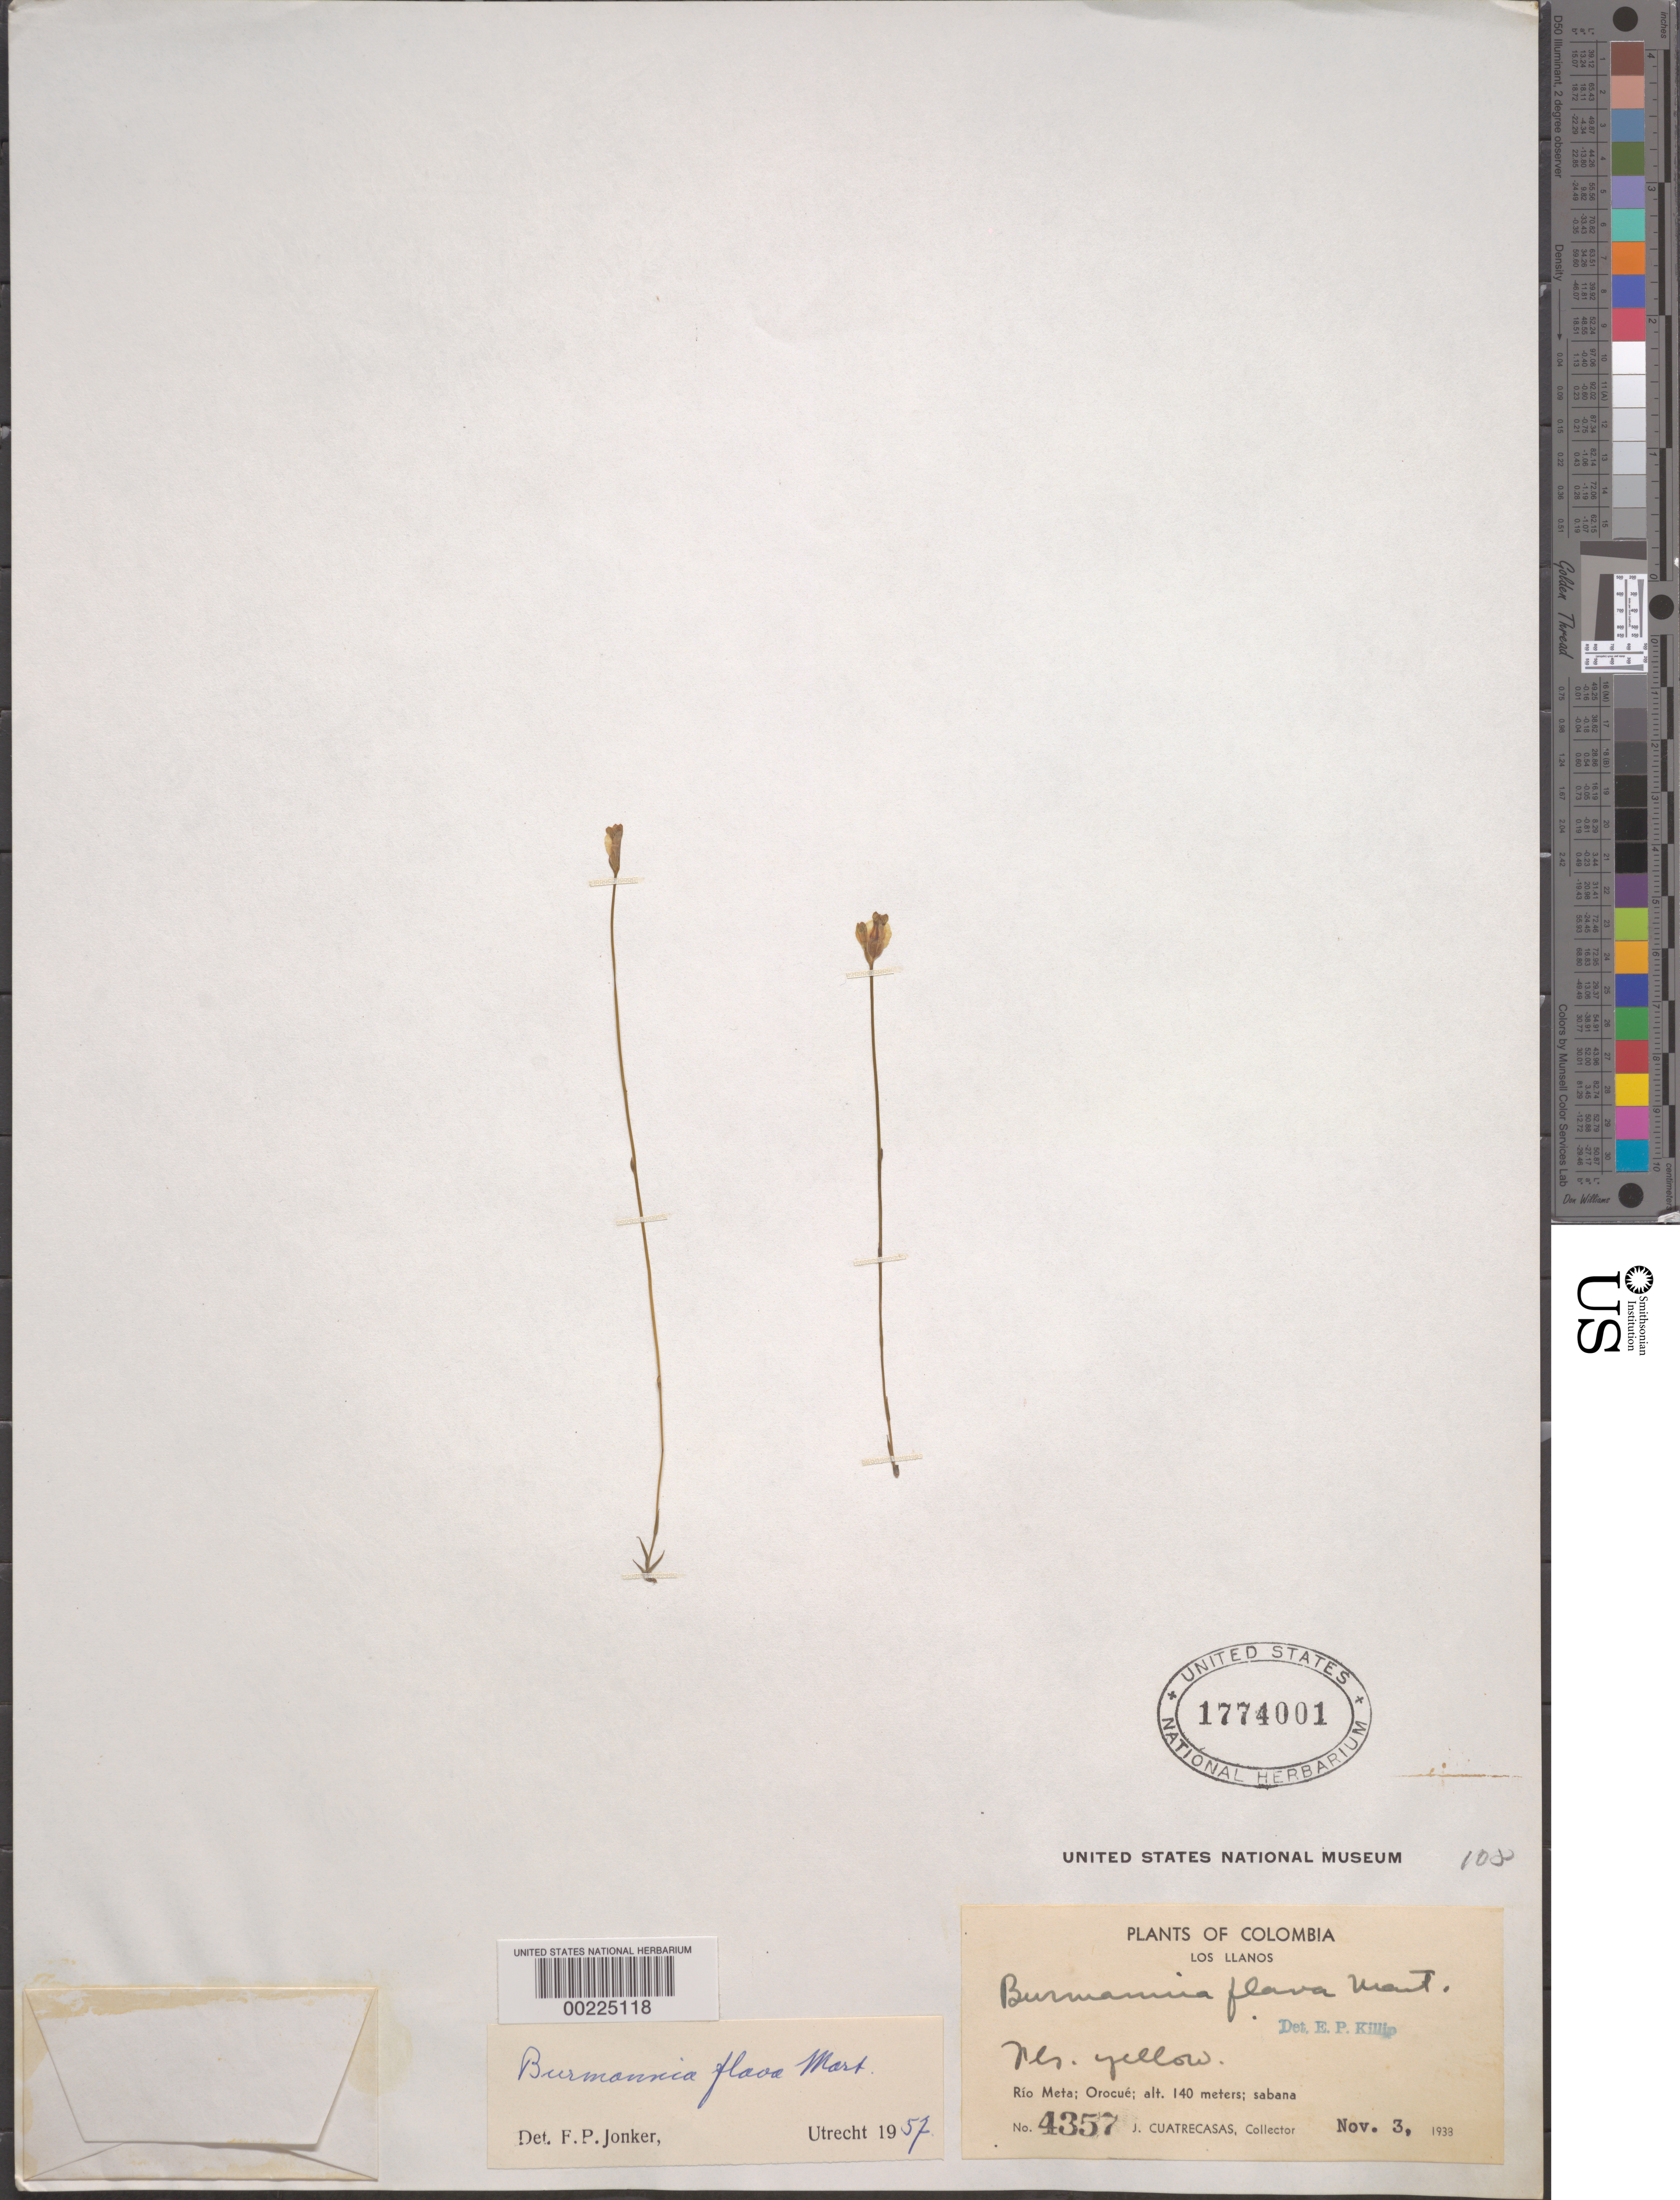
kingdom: Plantae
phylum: Tracheophyta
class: Liliopsida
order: Dioscoreales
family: Burmanniaceae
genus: Burmannia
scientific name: Burmannia flava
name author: Mart.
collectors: J. Cuatrecasas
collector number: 4357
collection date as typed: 03 Nov 1938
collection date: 1938-11-03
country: Colombia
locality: Los Llanos; Rio Meta; Orocue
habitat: Savanna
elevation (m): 140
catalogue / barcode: US 1774001